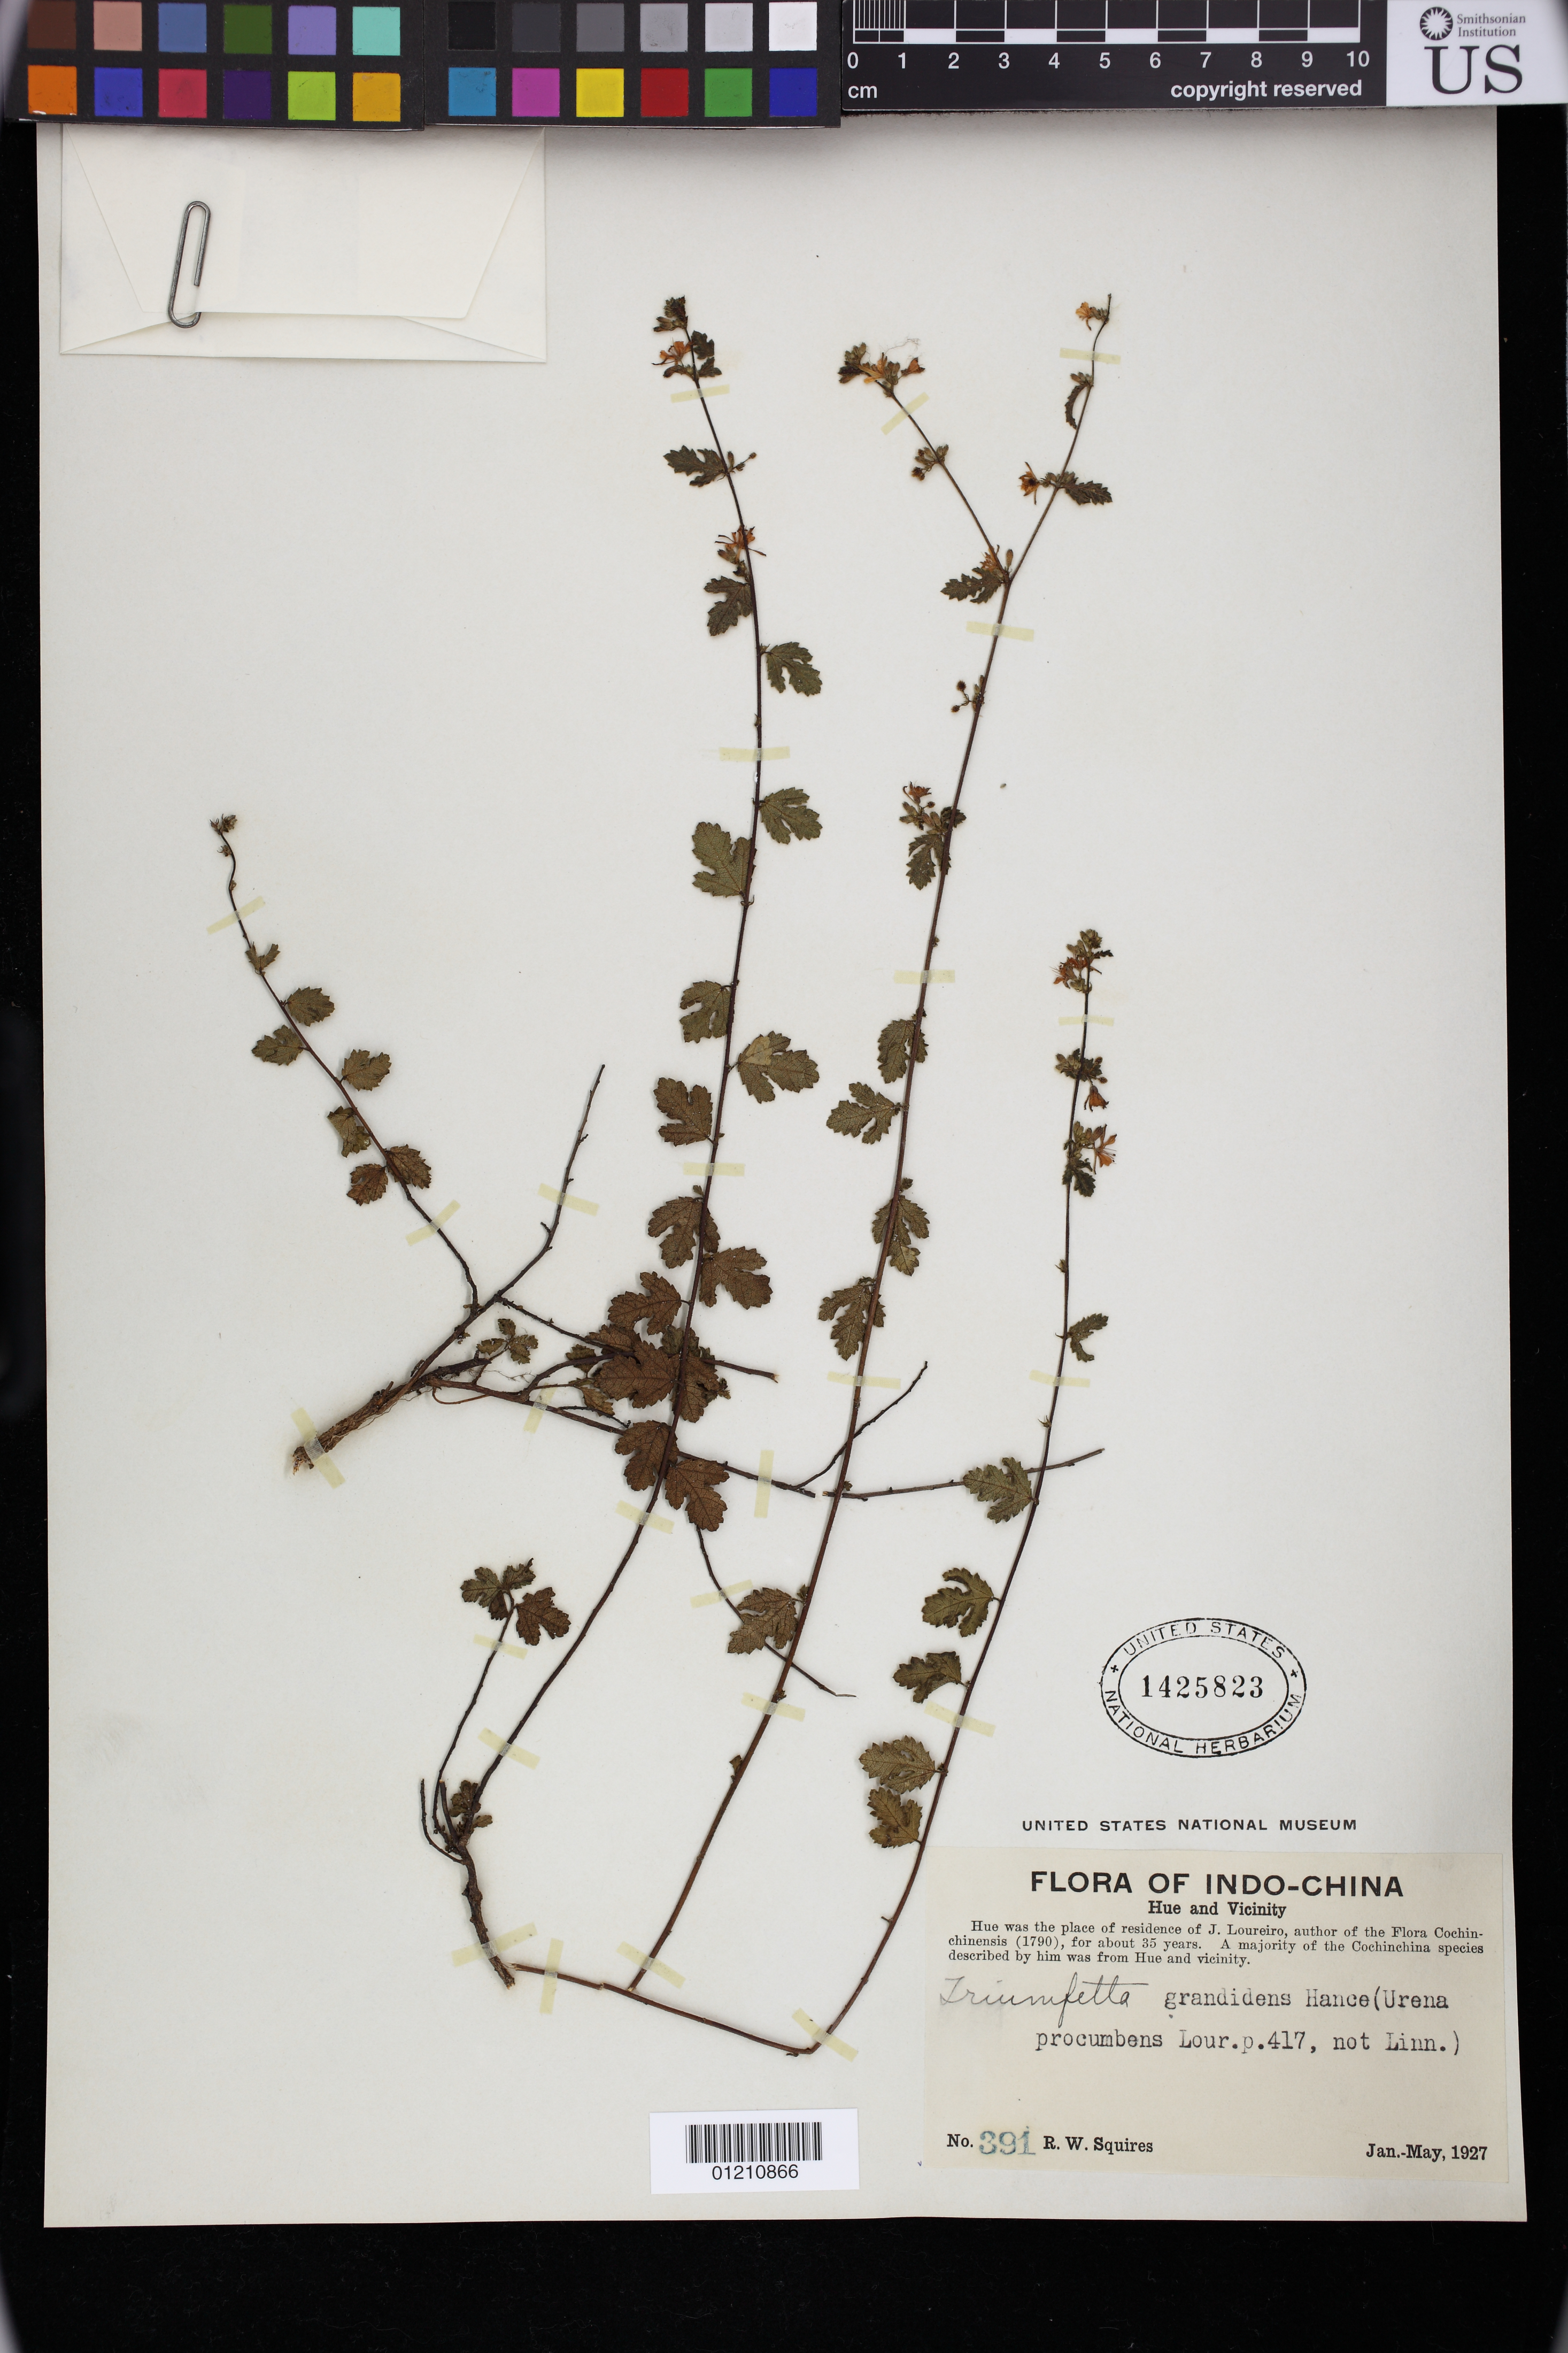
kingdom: Plantae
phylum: Tracheophyta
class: Magnoliopsida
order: Malvales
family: Malvaceae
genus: Triumfetta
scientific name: Triumfetta grandidens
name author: Hance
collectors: R. Squires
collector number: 391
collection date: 1927-01/1927-05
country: Vietnam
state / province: Thua Thiên-Hue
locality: Hue and Vicinity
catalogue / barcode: US 1425823